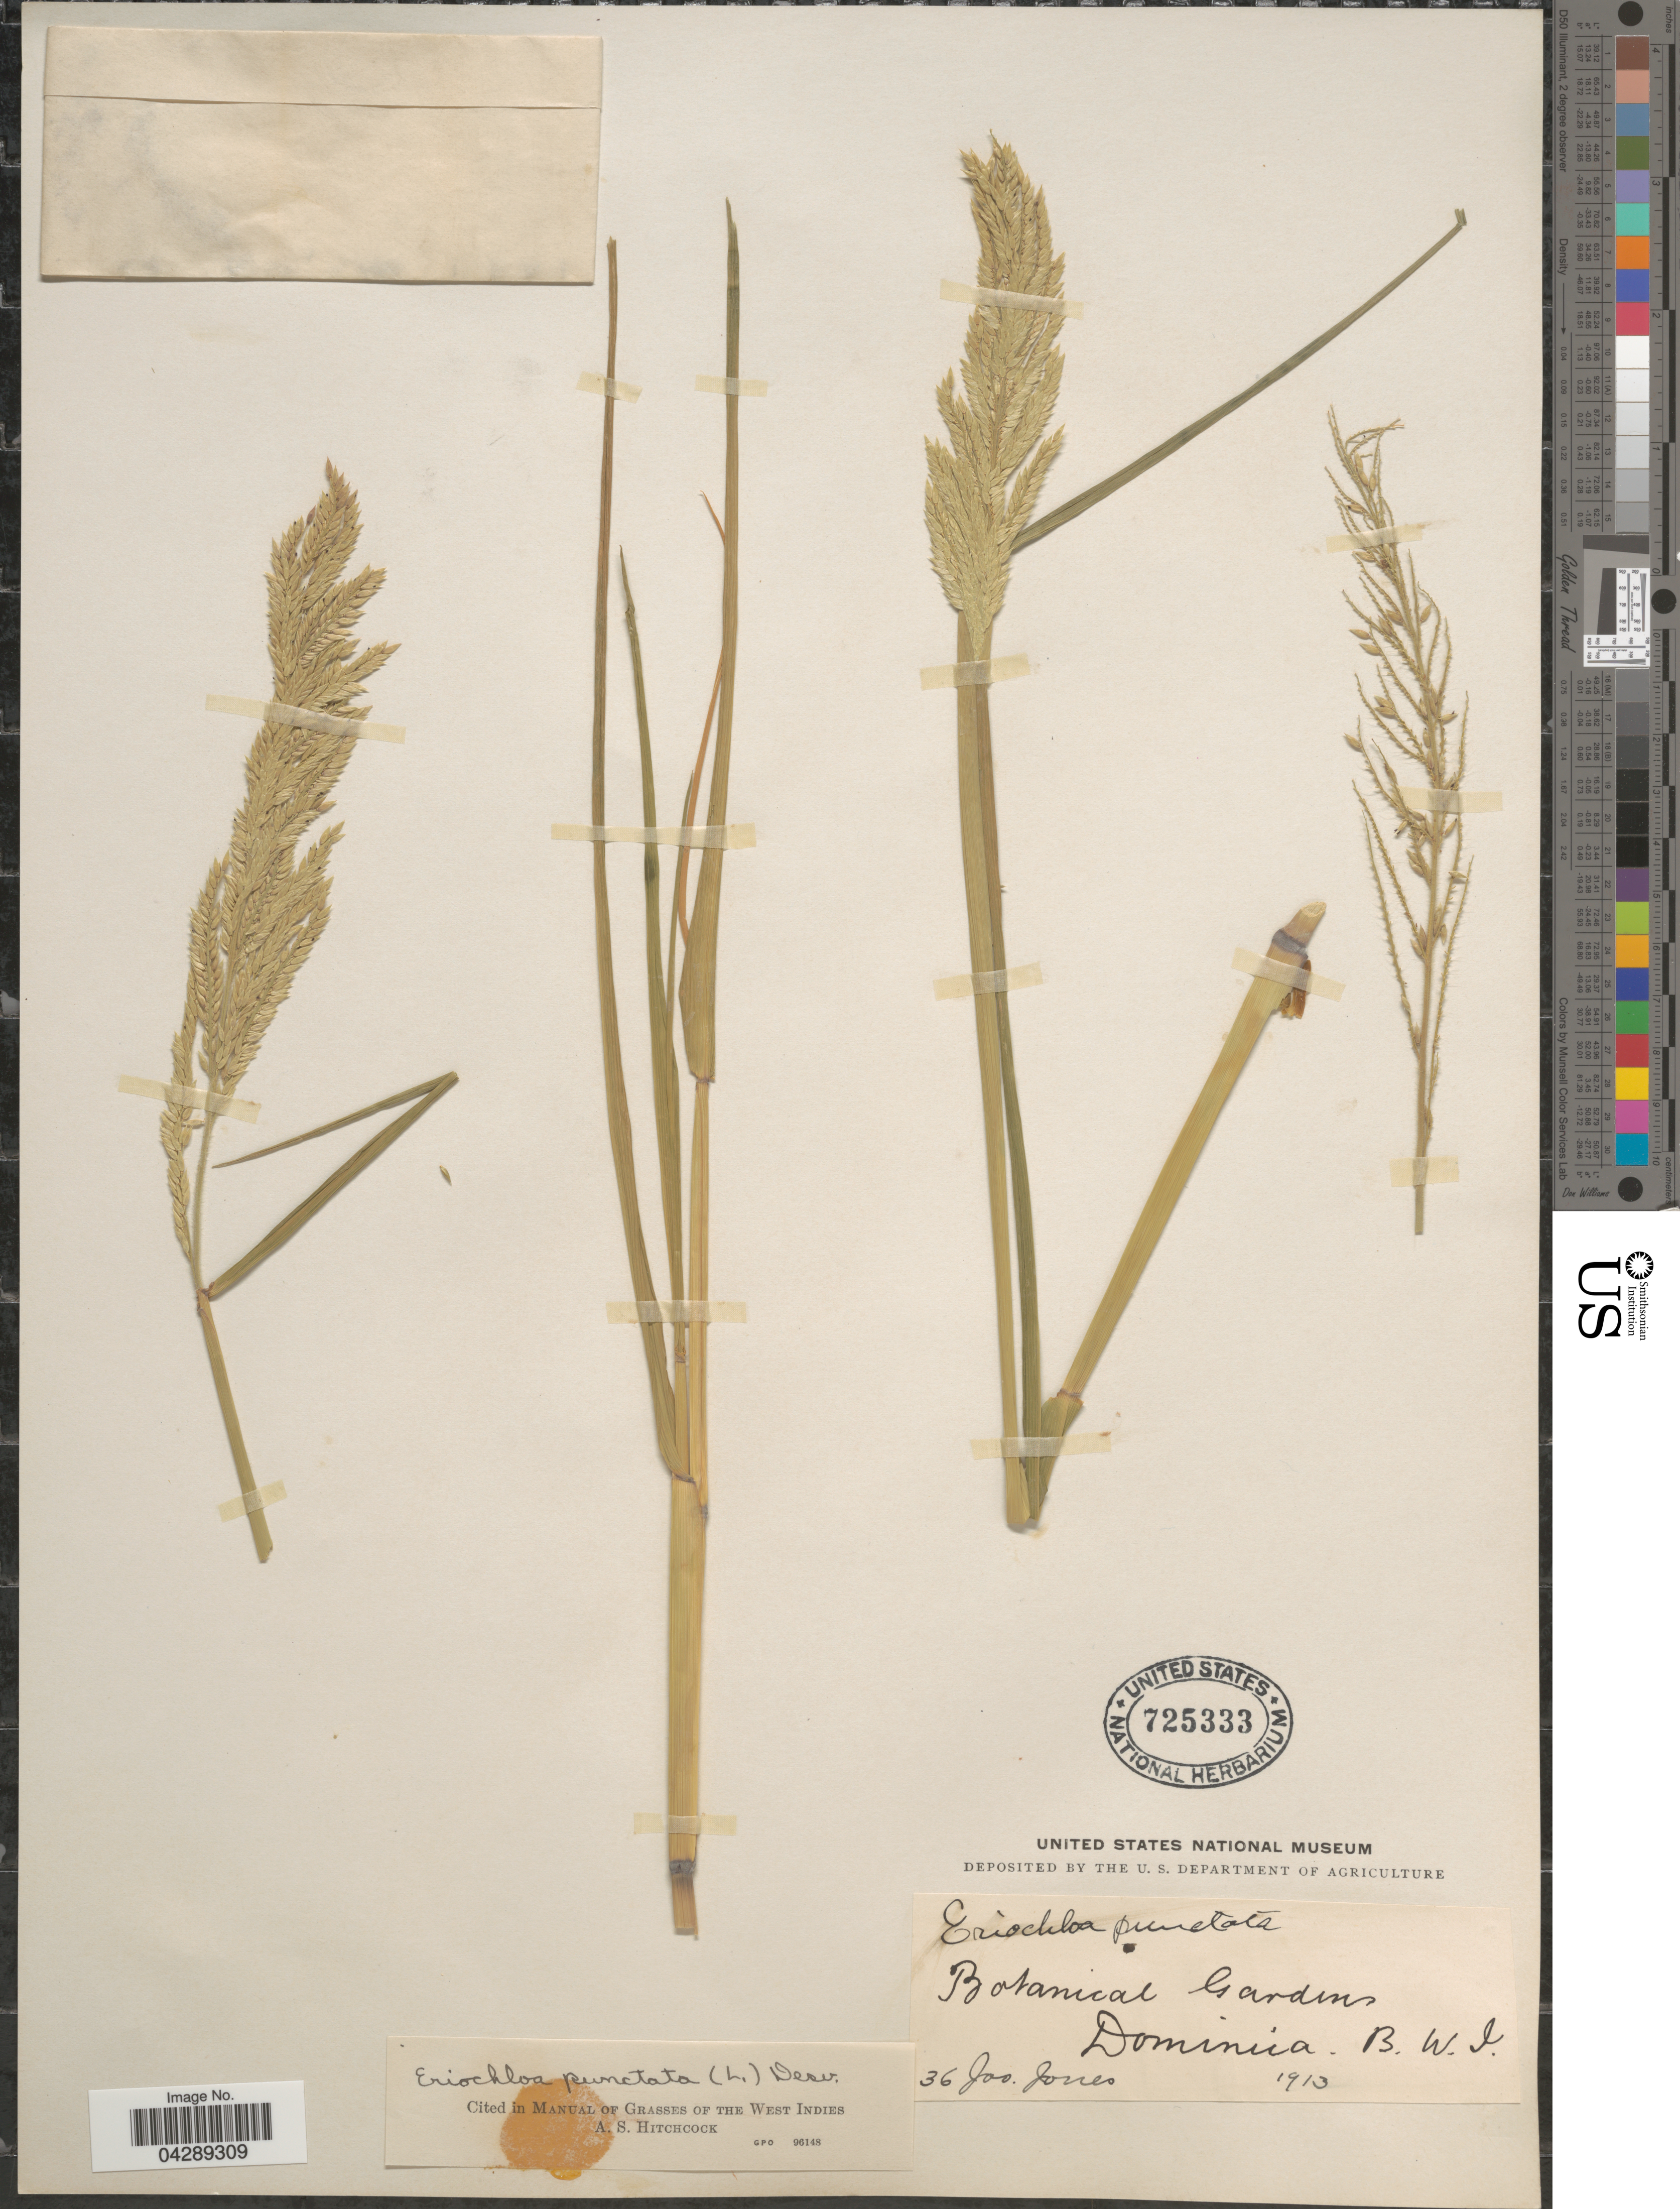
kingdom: Plantae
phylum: Tracheophyta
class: Liliopsida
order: Poales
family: Poaceae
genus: Eriochloa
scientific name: Eriochloa punctata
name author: (L.) Desv. ex Ham.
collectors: J. Jones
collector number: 36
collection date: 1913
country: Dominica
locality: Botanical Gardens, B. W. I.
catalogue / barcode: US 725333